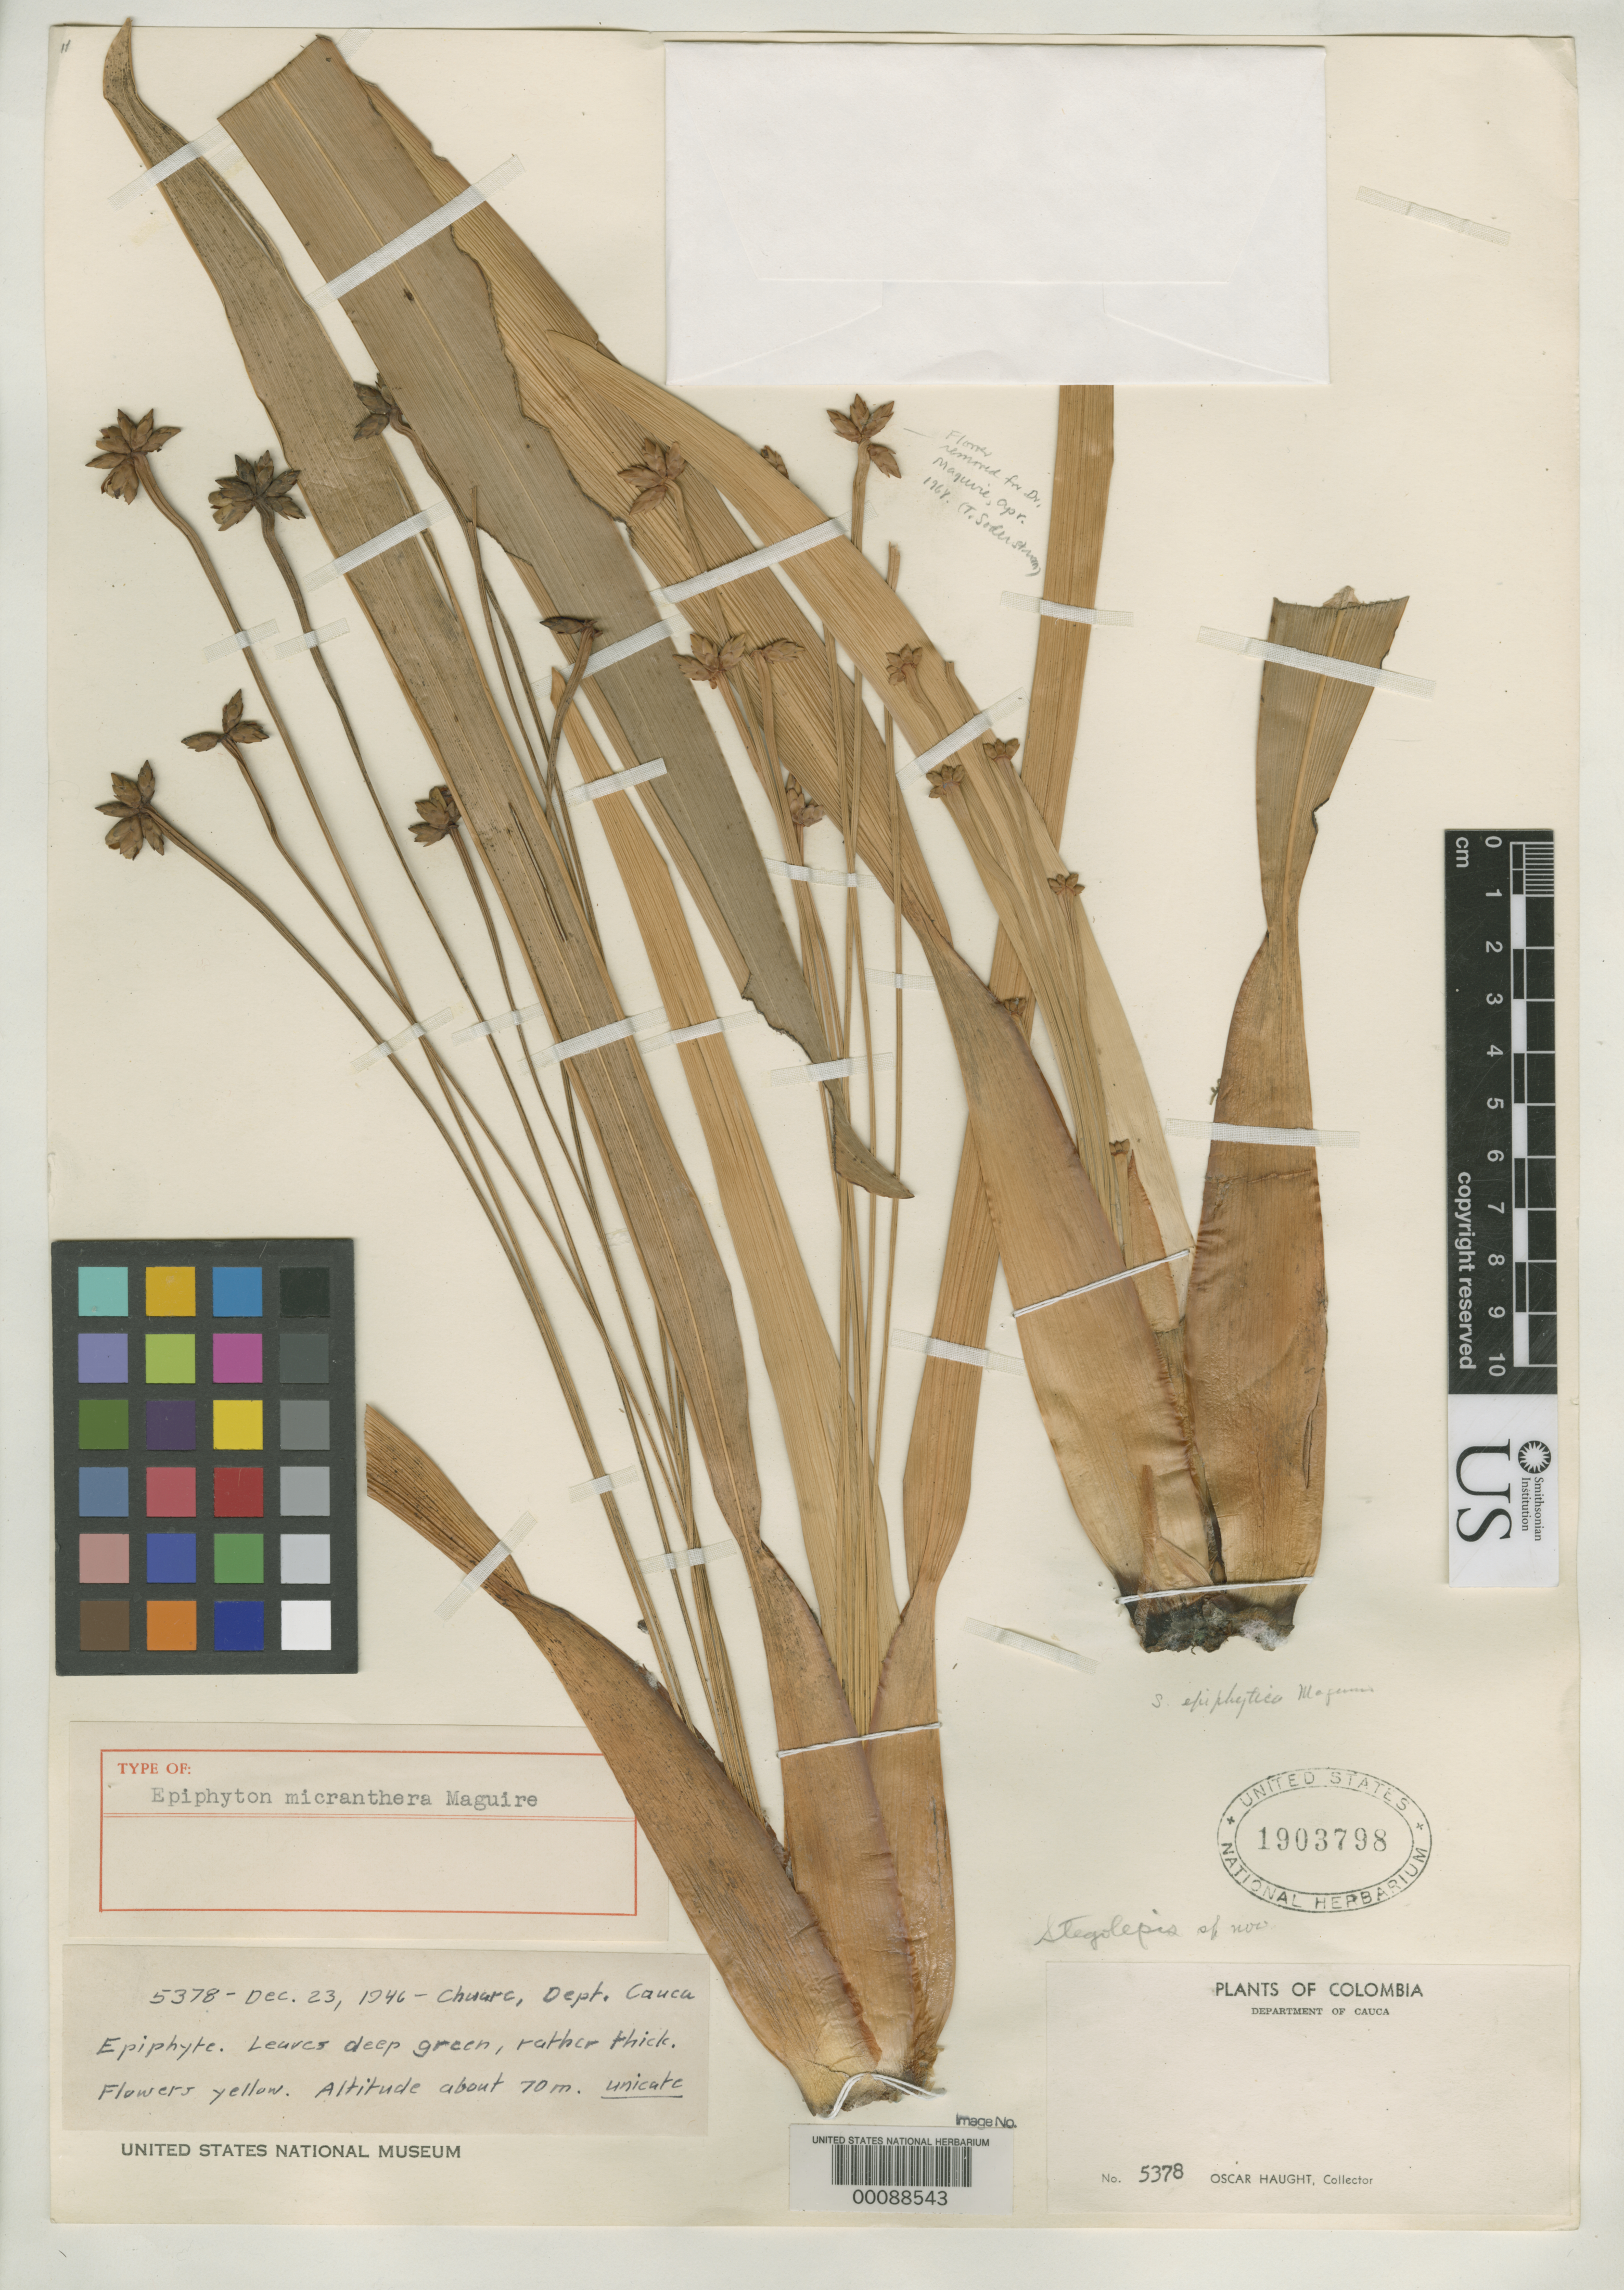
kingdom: Plantae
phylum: Tracheophyta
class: Liliopsida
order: Poales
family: Rapateaceae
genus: Epiphyton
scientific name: Epiphyton micranthera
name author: Maguire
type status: Isotype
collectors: O. L. Haught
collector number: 5378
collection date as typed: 23 Dec 1946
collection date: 1946-12-23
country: Colombia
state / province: Cauca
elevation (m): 70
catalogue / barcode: US 1903798